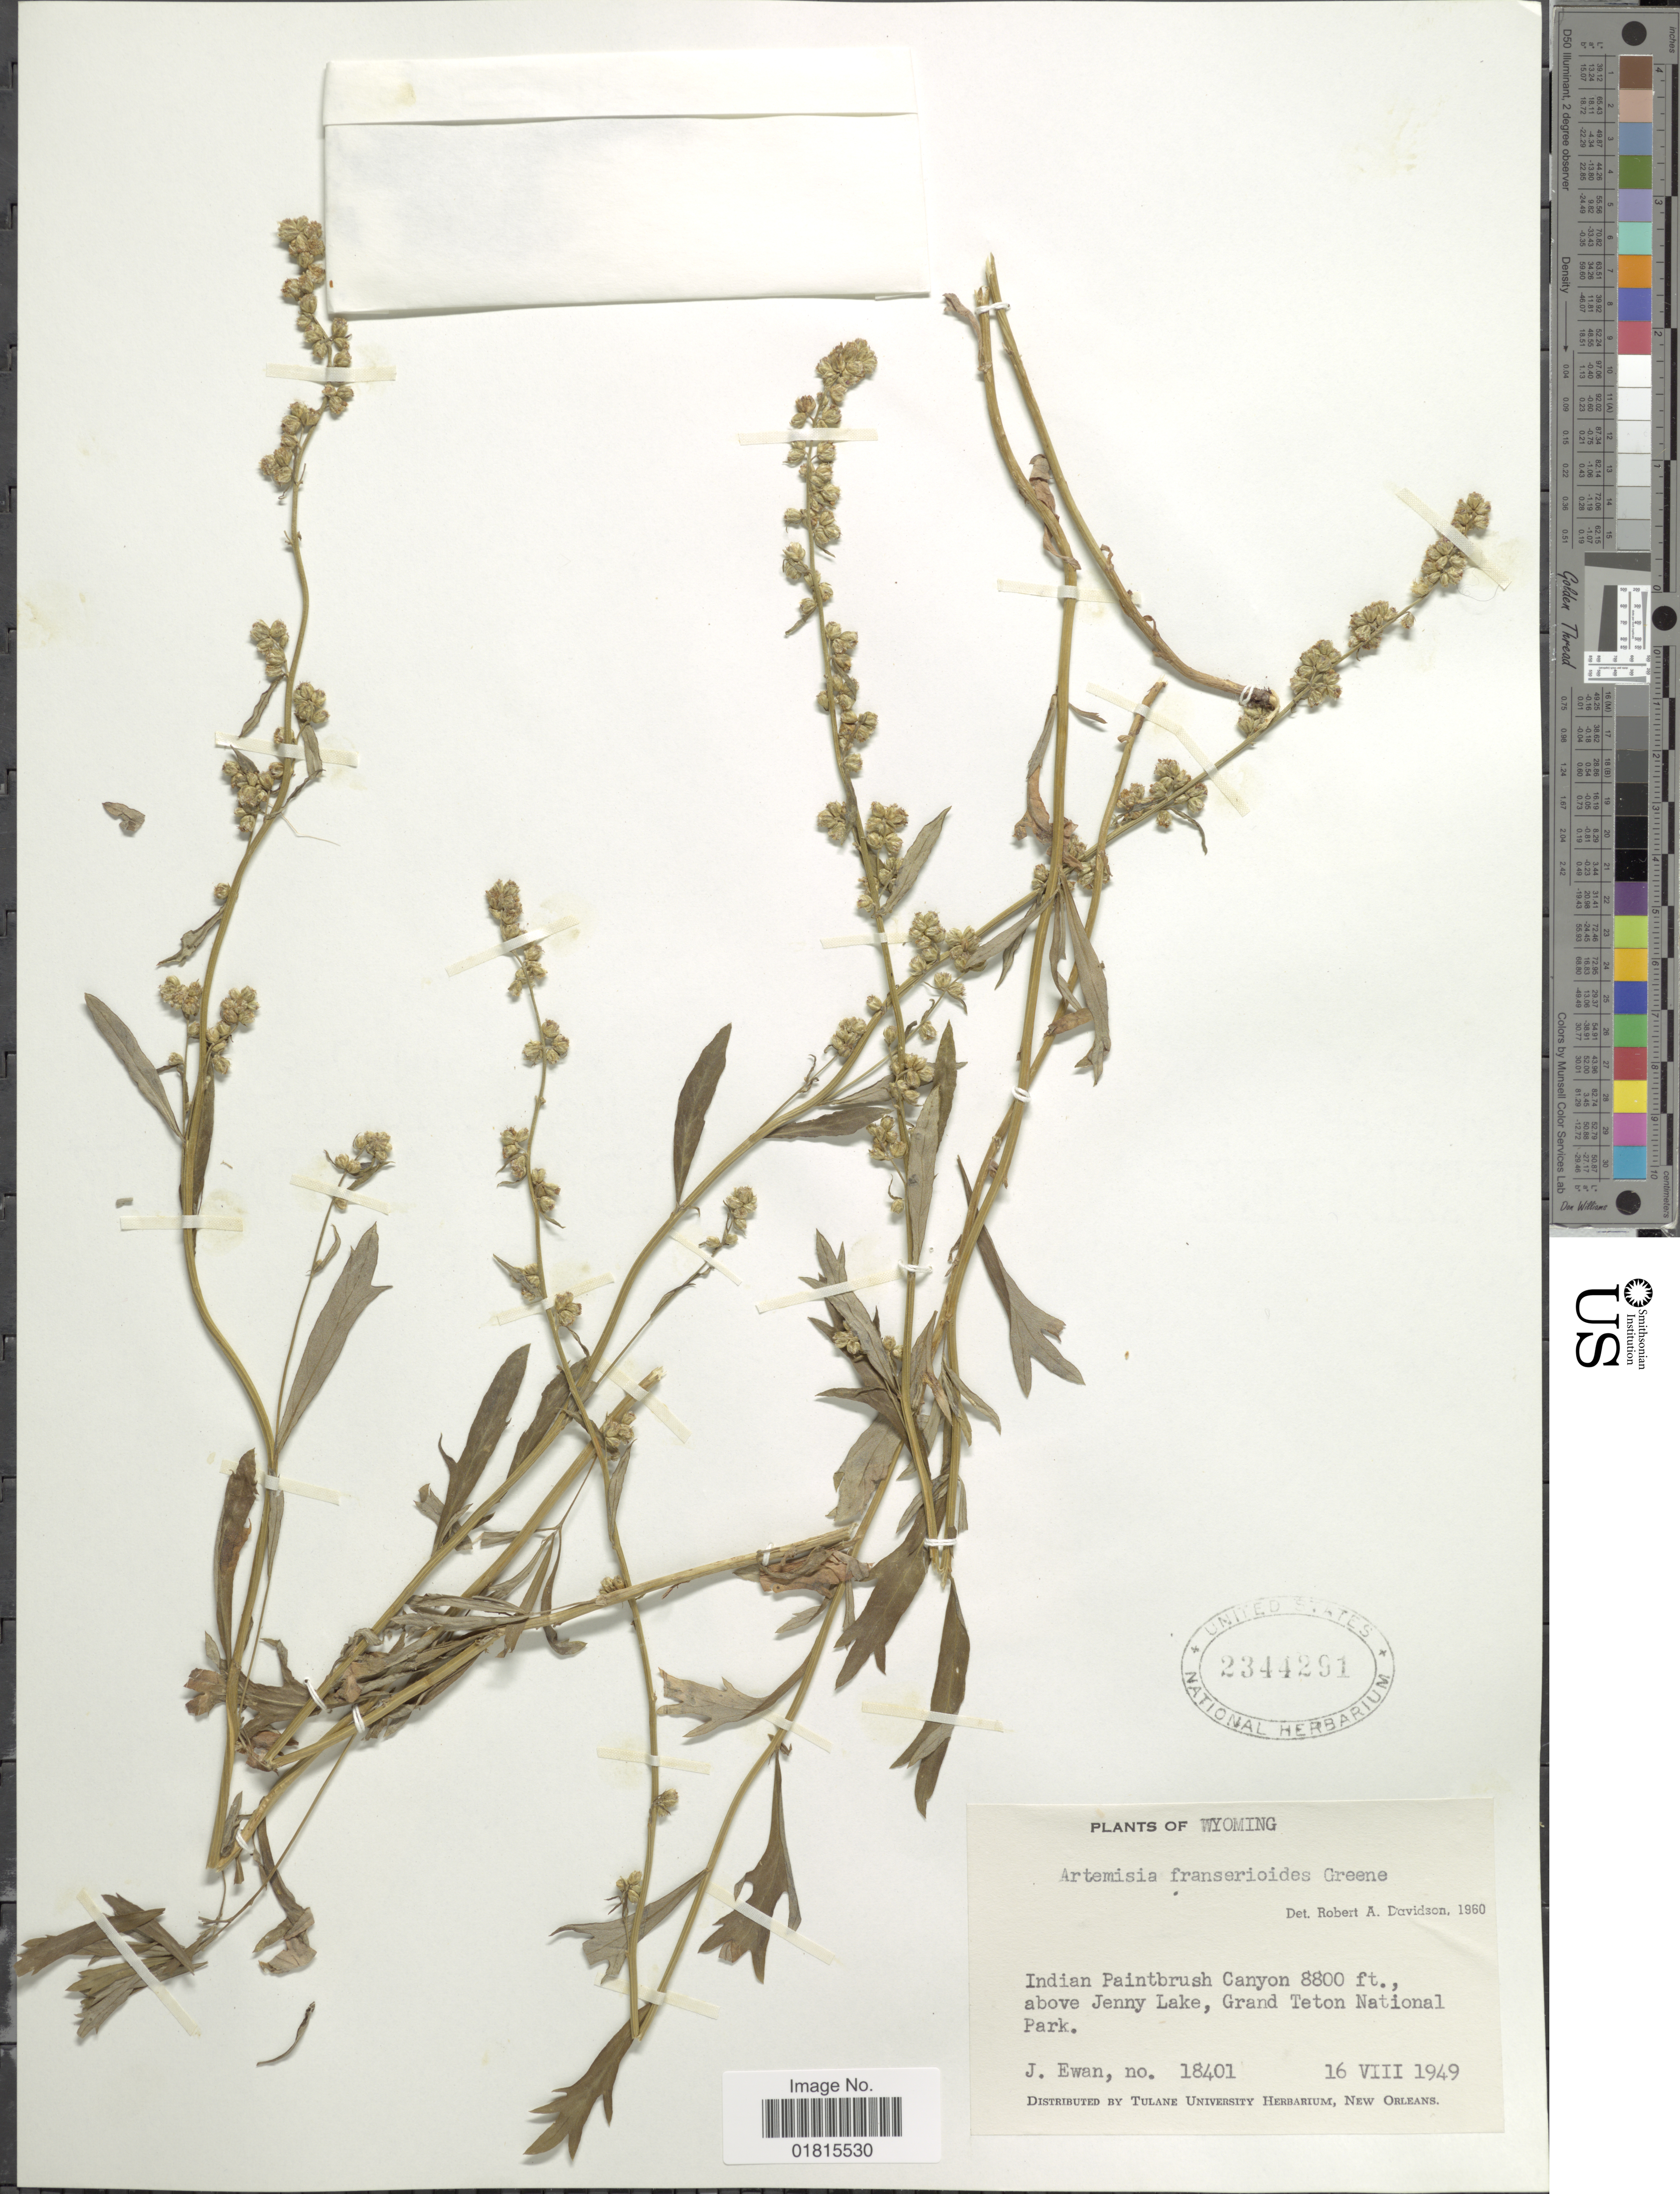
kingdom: Plantae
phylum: Tracheophyta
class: Magnoliopsida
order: Asterales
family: Asteraceae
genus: Artemisia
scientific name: Artemisia franserioides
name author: Greene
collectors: J. A. Ewan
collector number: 18401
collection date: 1949-08-16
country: United States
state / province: Wyoming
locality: Indian Paintbrush Canyon, above Jenny Lake, Grand Teton National Park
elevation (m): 2682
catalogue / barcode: US 2344291